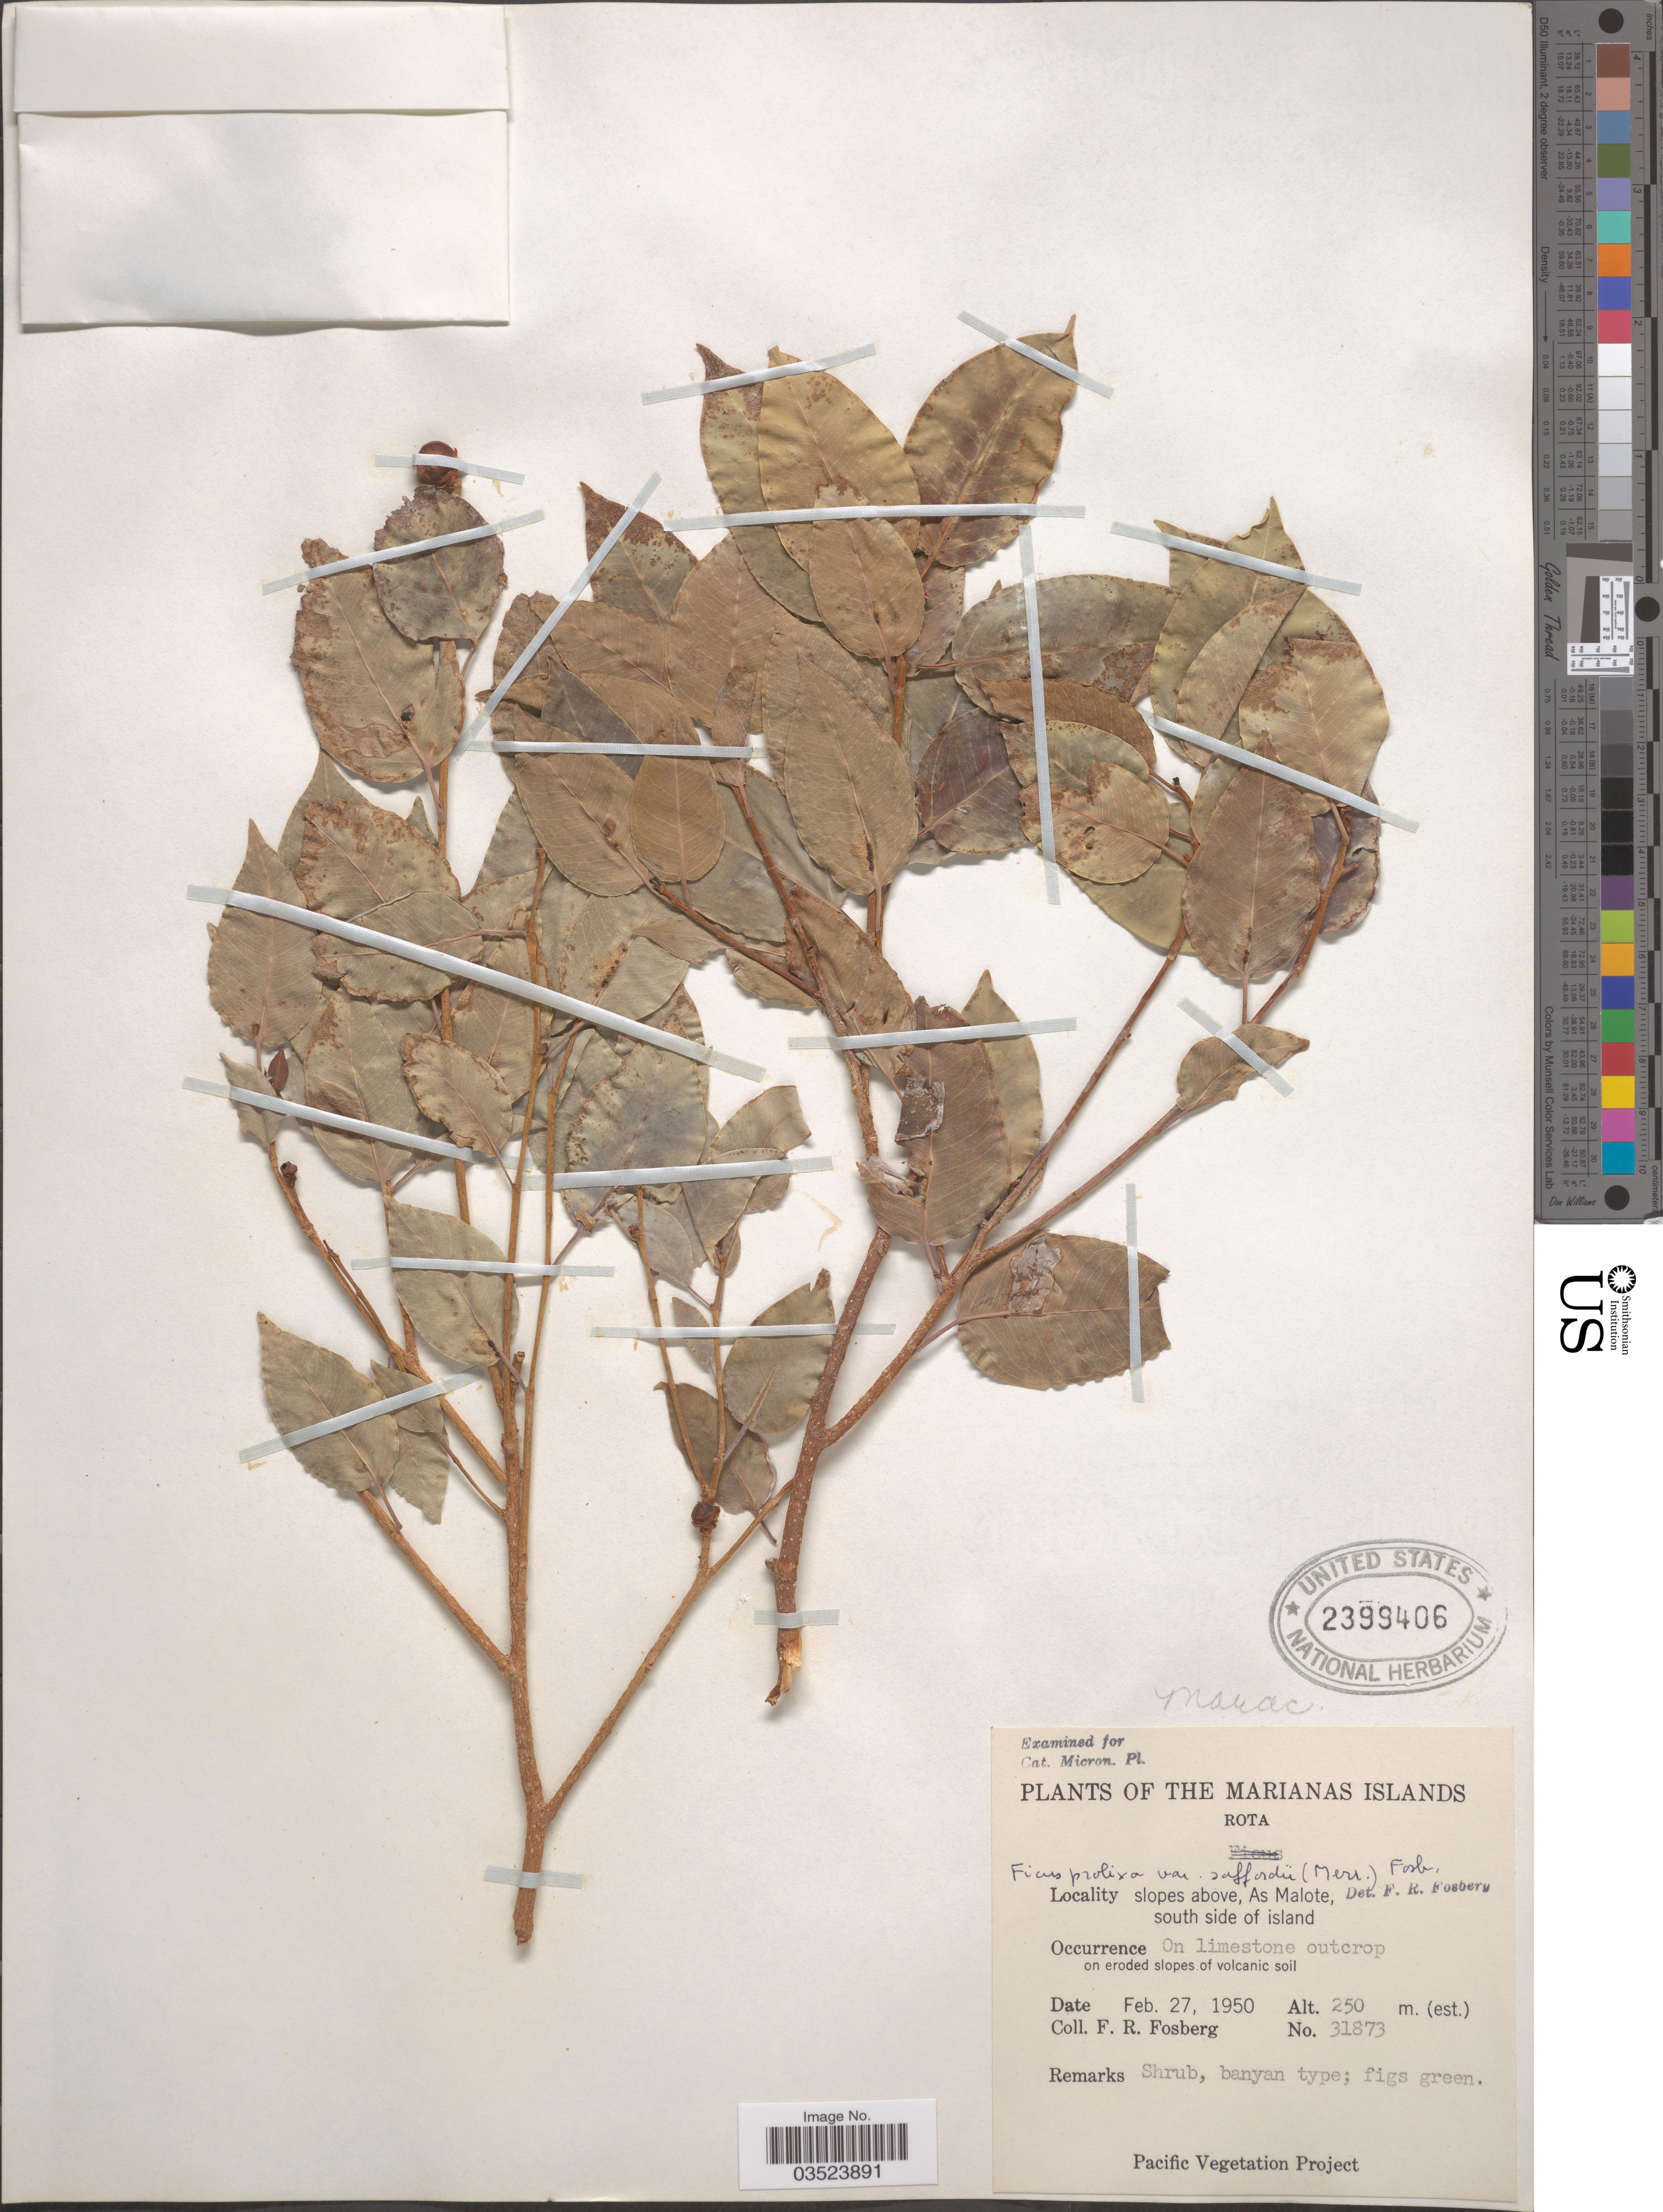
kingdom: Plantae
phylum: Tracheophyta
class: Magnoliopsida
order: Rosales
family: Moraceae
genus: Ficus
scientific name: Ficus microcarpa var. saffordii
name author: (Merr.) Corner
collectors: F. R. Fosberg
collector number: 31873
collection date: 1950-02-27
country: Northern Mariana Islands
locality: The Marianas Islands. Rota. Slopes above, As Malote, south side of island.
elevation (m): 250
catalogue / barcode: US 2399406